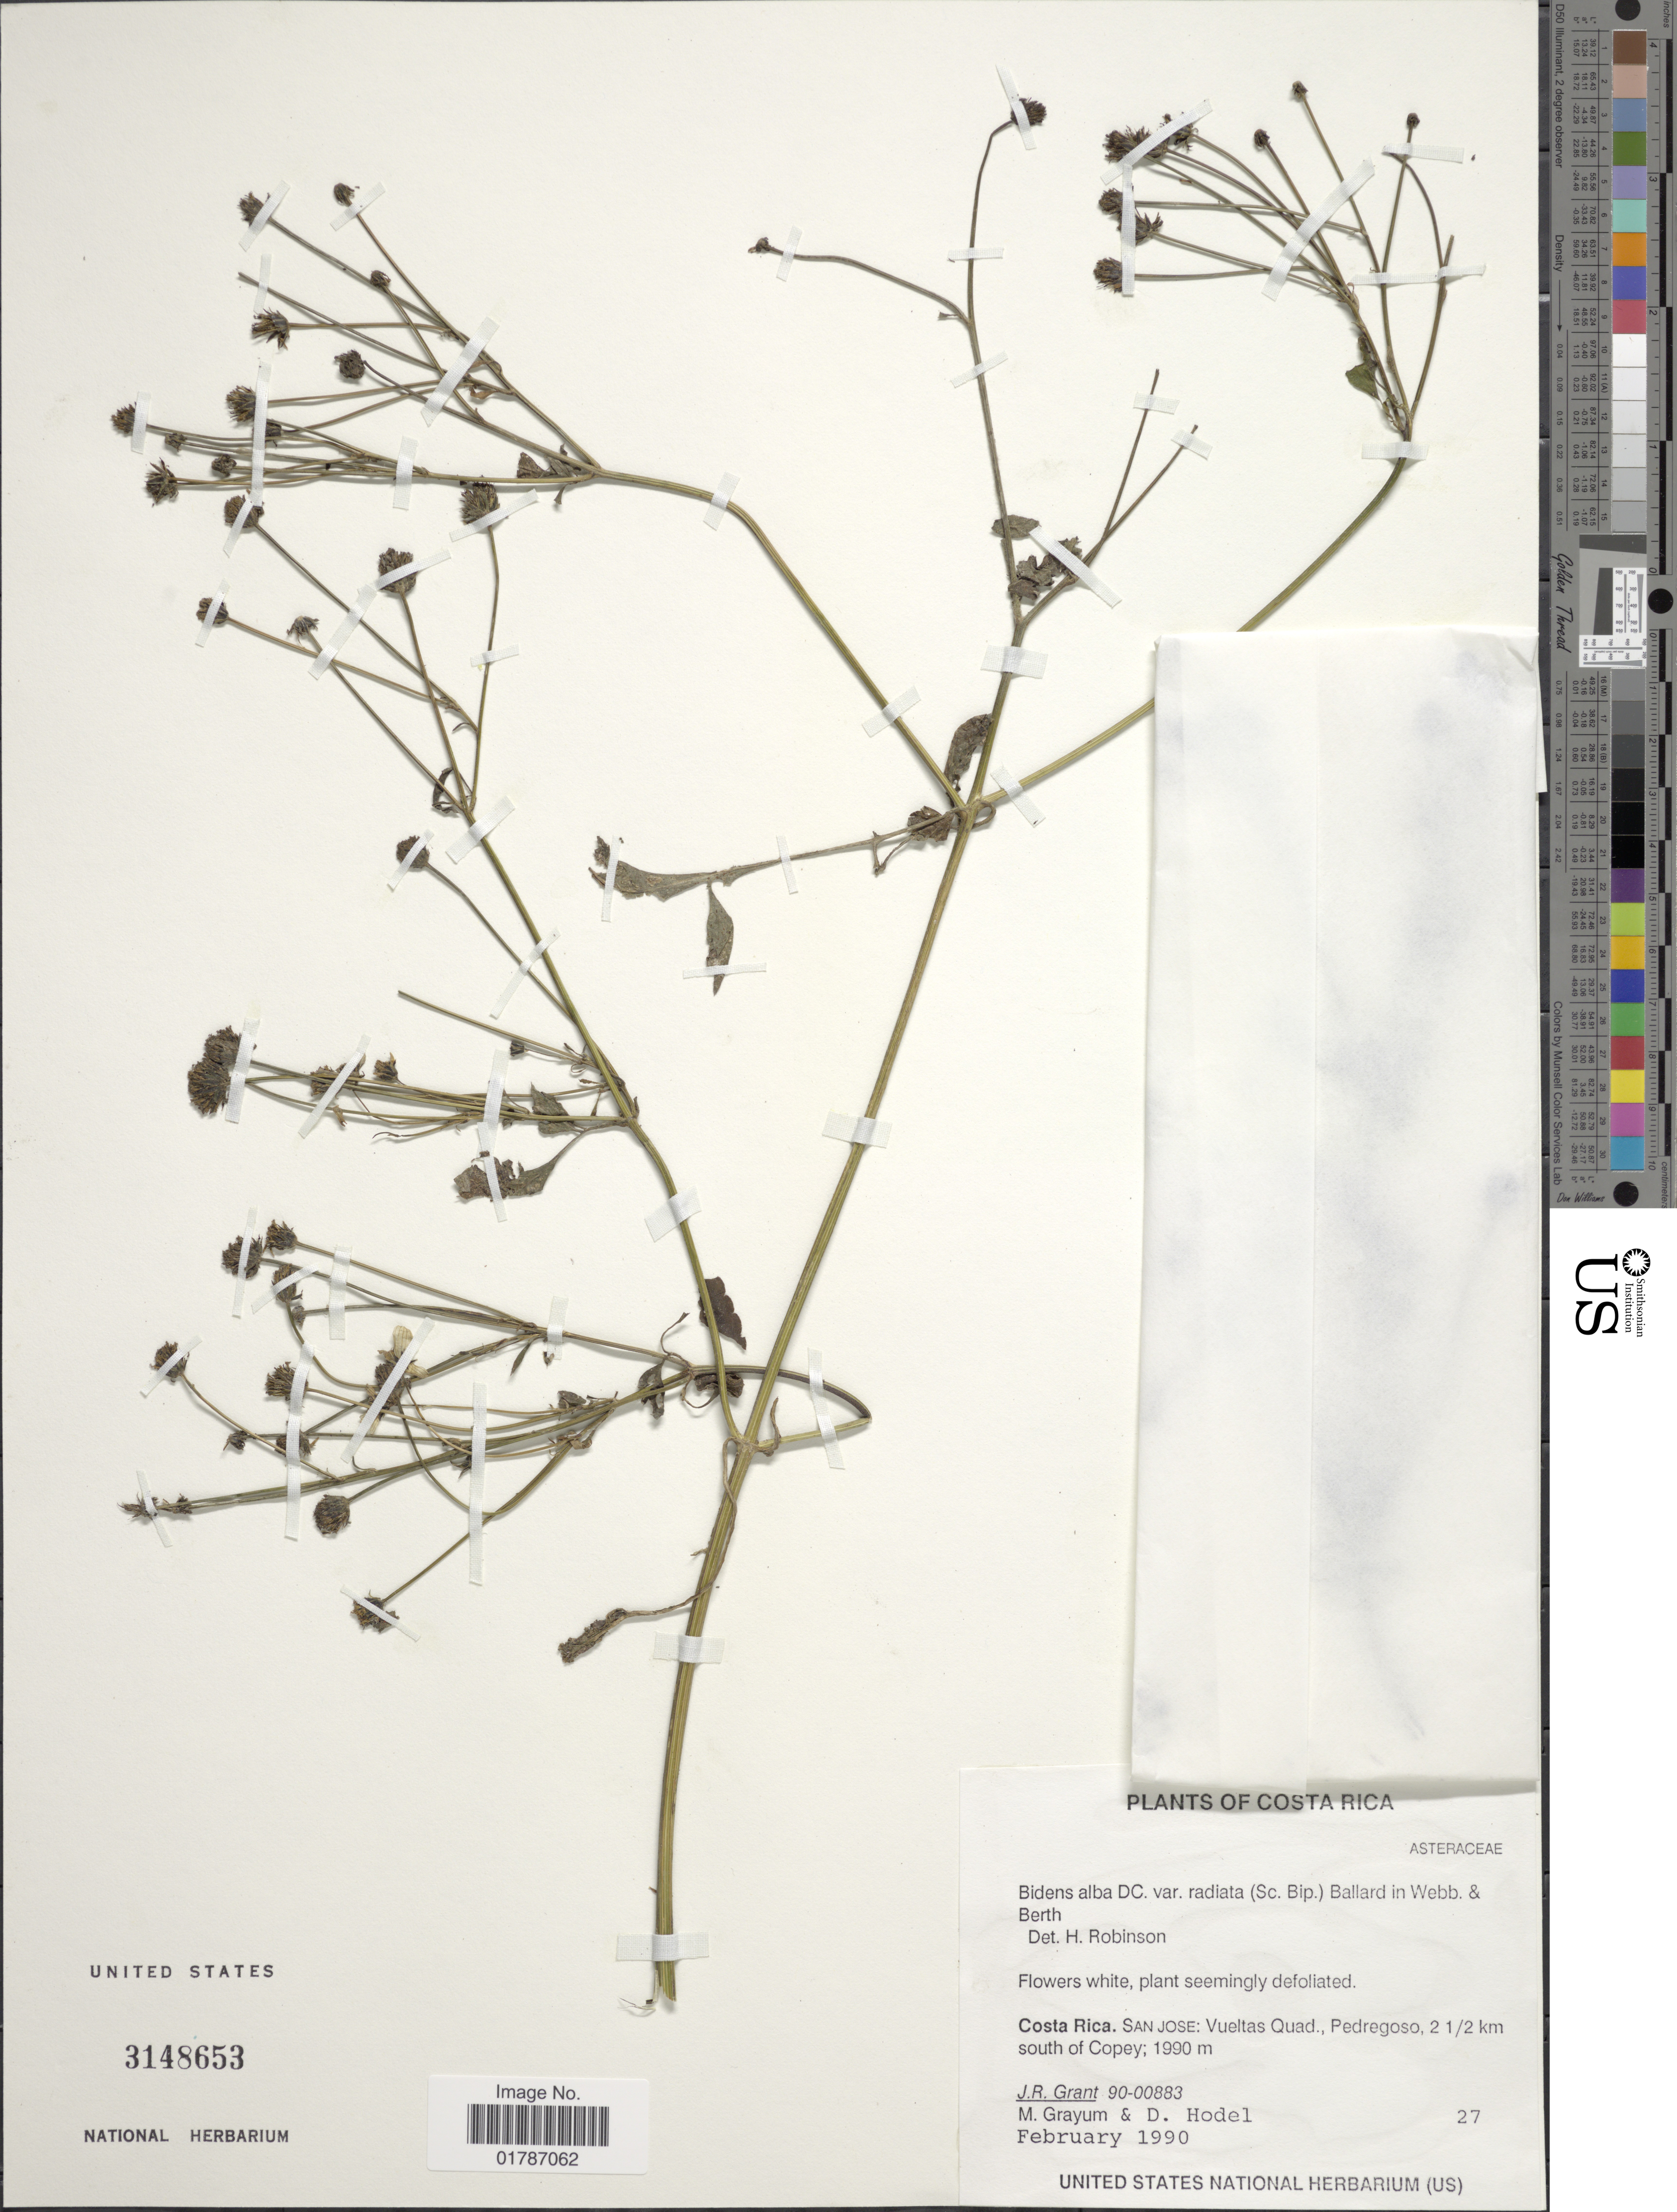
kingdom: Plantae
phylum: Tracheophyta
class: Magnoliopsida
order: Asterales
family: Asteraceae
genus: Bidens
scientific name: Bidens alba var. radiata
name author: (Sch. Bip.) R.E. Ballard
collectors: J. Grant, M. H. Grayum & D. R. Hodel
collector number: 90-00883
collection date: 1990-02-27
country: Costa Rica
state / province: San José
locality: Costa Rica: San Jose: Vueltas Quad., Pedregoso, 2½ km south of Copey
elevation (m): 1990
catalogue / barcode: US 3148653